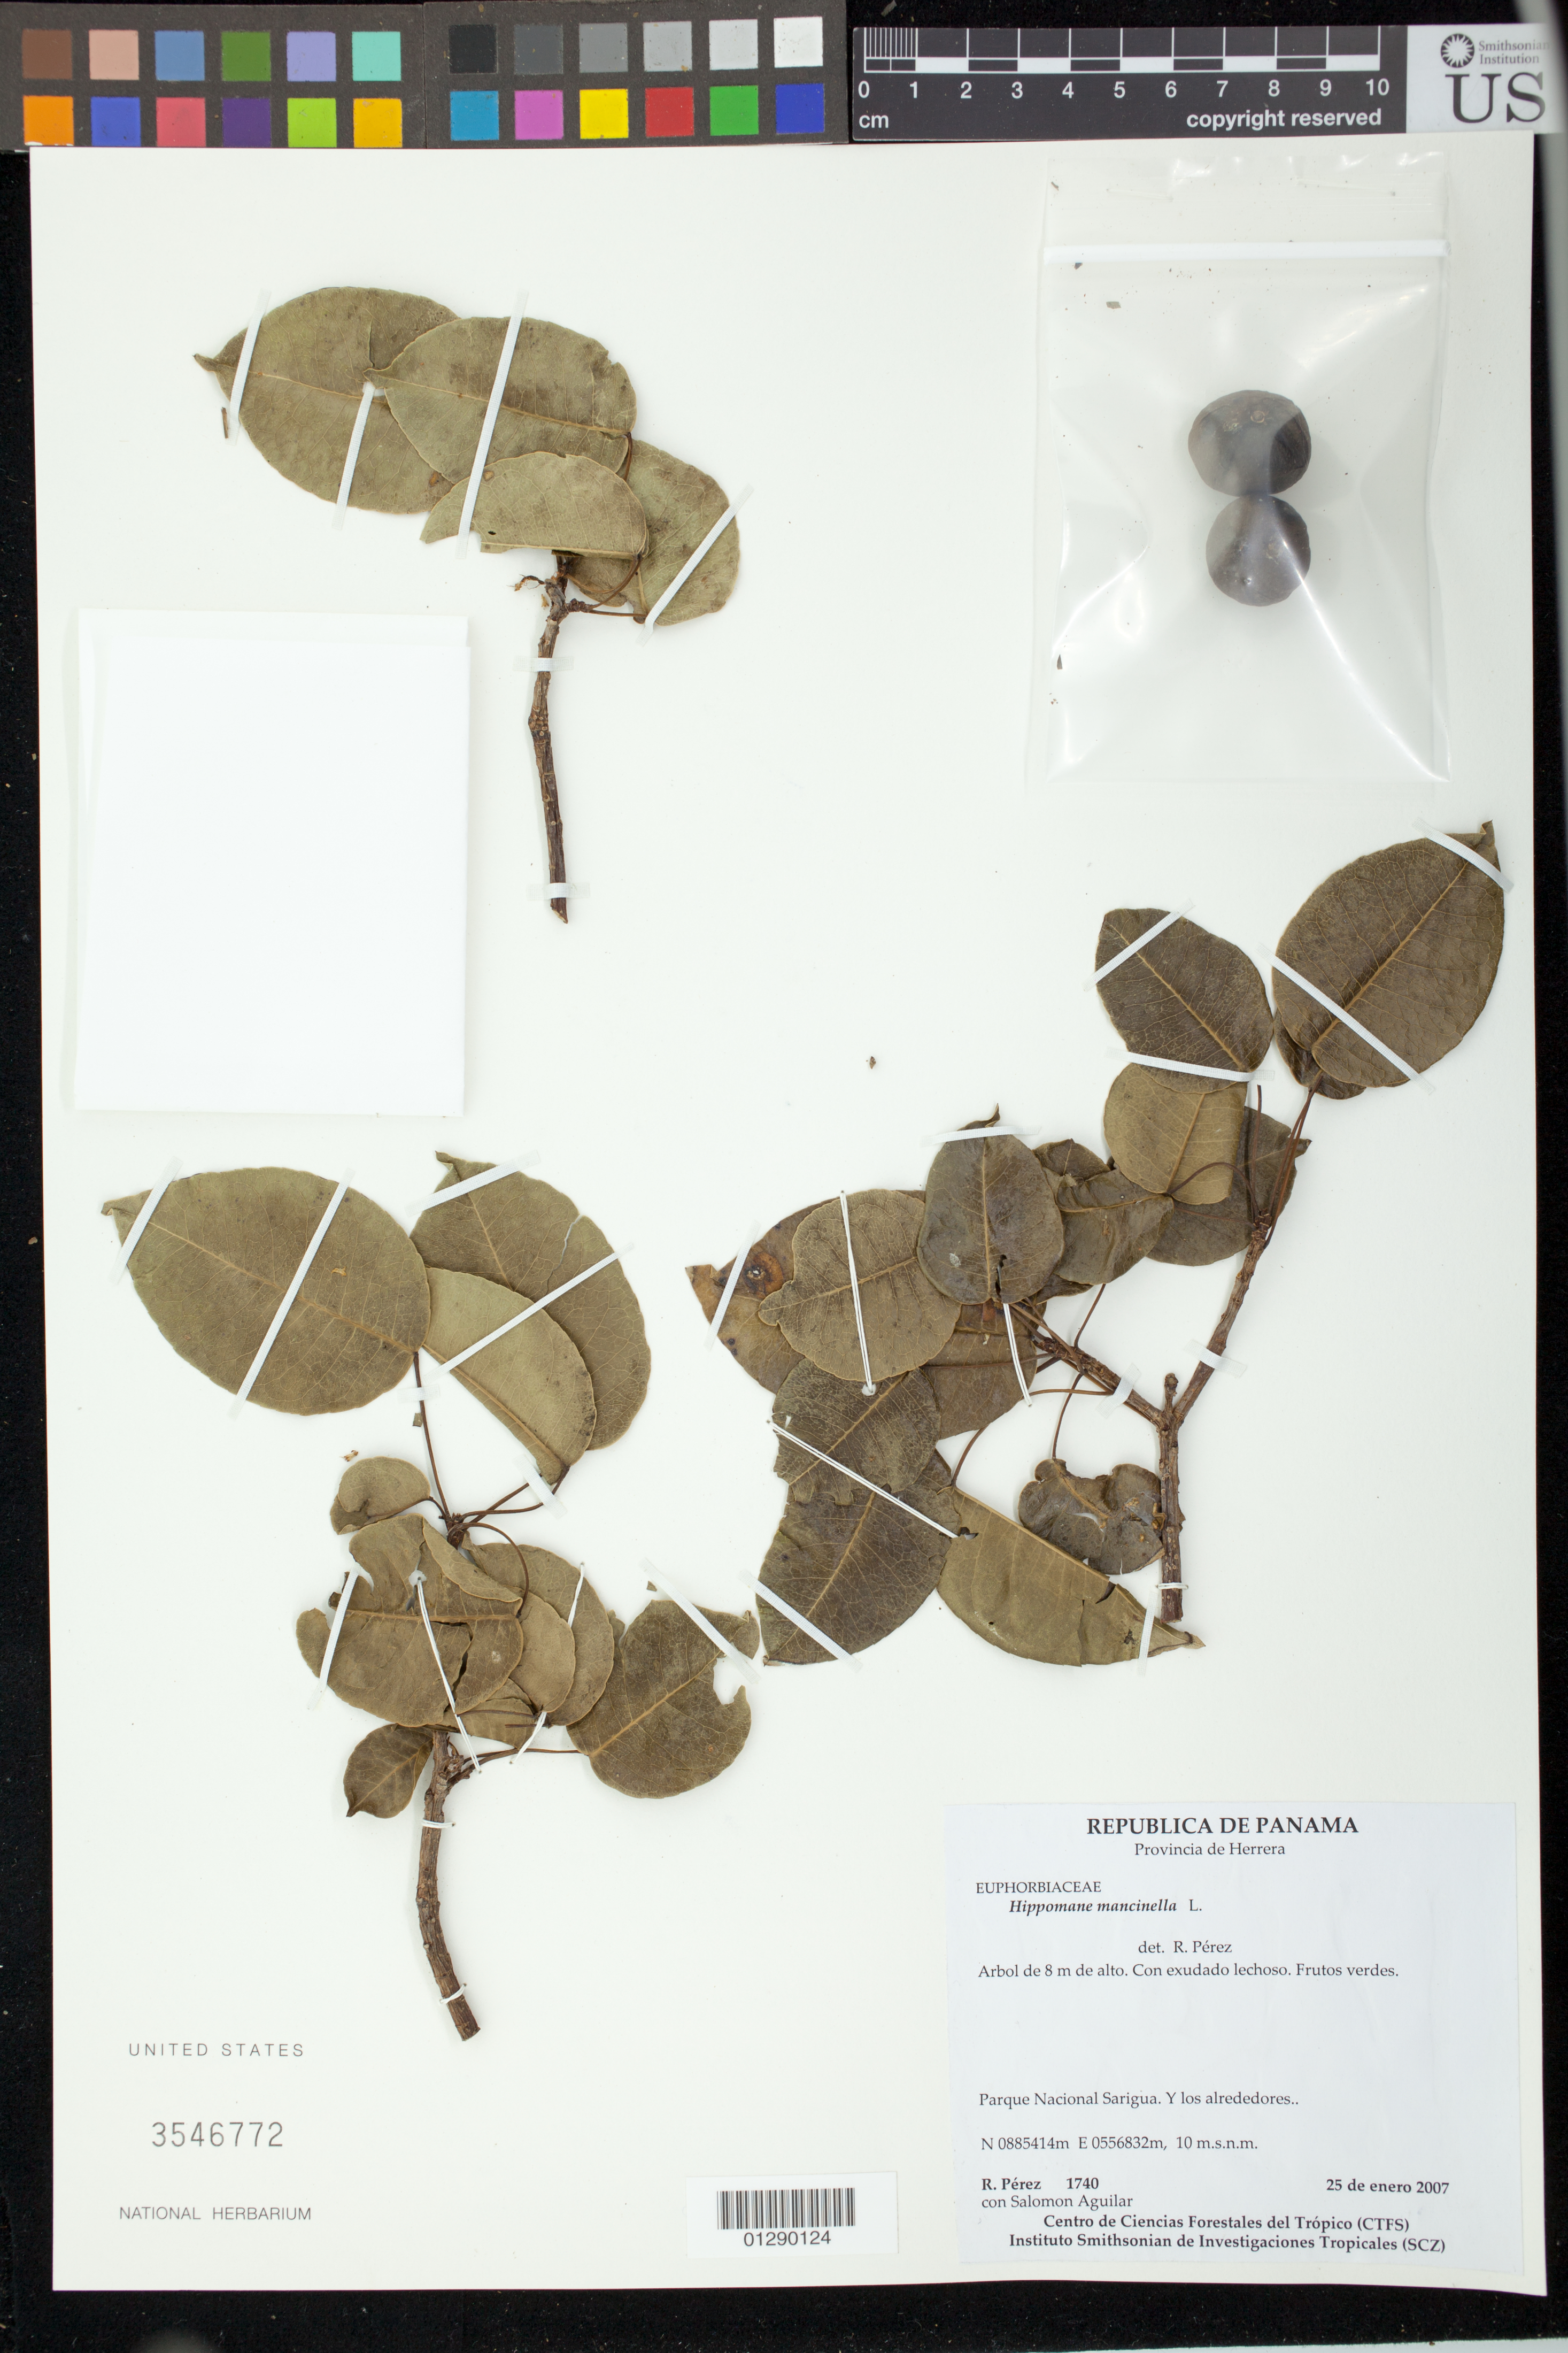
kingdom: Plantae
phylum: Tracheophyta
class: Magnoliopsida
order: Malpighiales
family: Euphorbiaceae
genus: Hippomane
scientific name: Hippomane mancinella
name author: L.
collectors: R. Perez & S. Aguilar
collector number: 1740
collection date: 2007-01-25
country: Panama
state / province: Herrera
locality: Parque Nacional Sarigua. Y los alrededores.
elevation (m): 10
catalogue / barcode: US 3546772